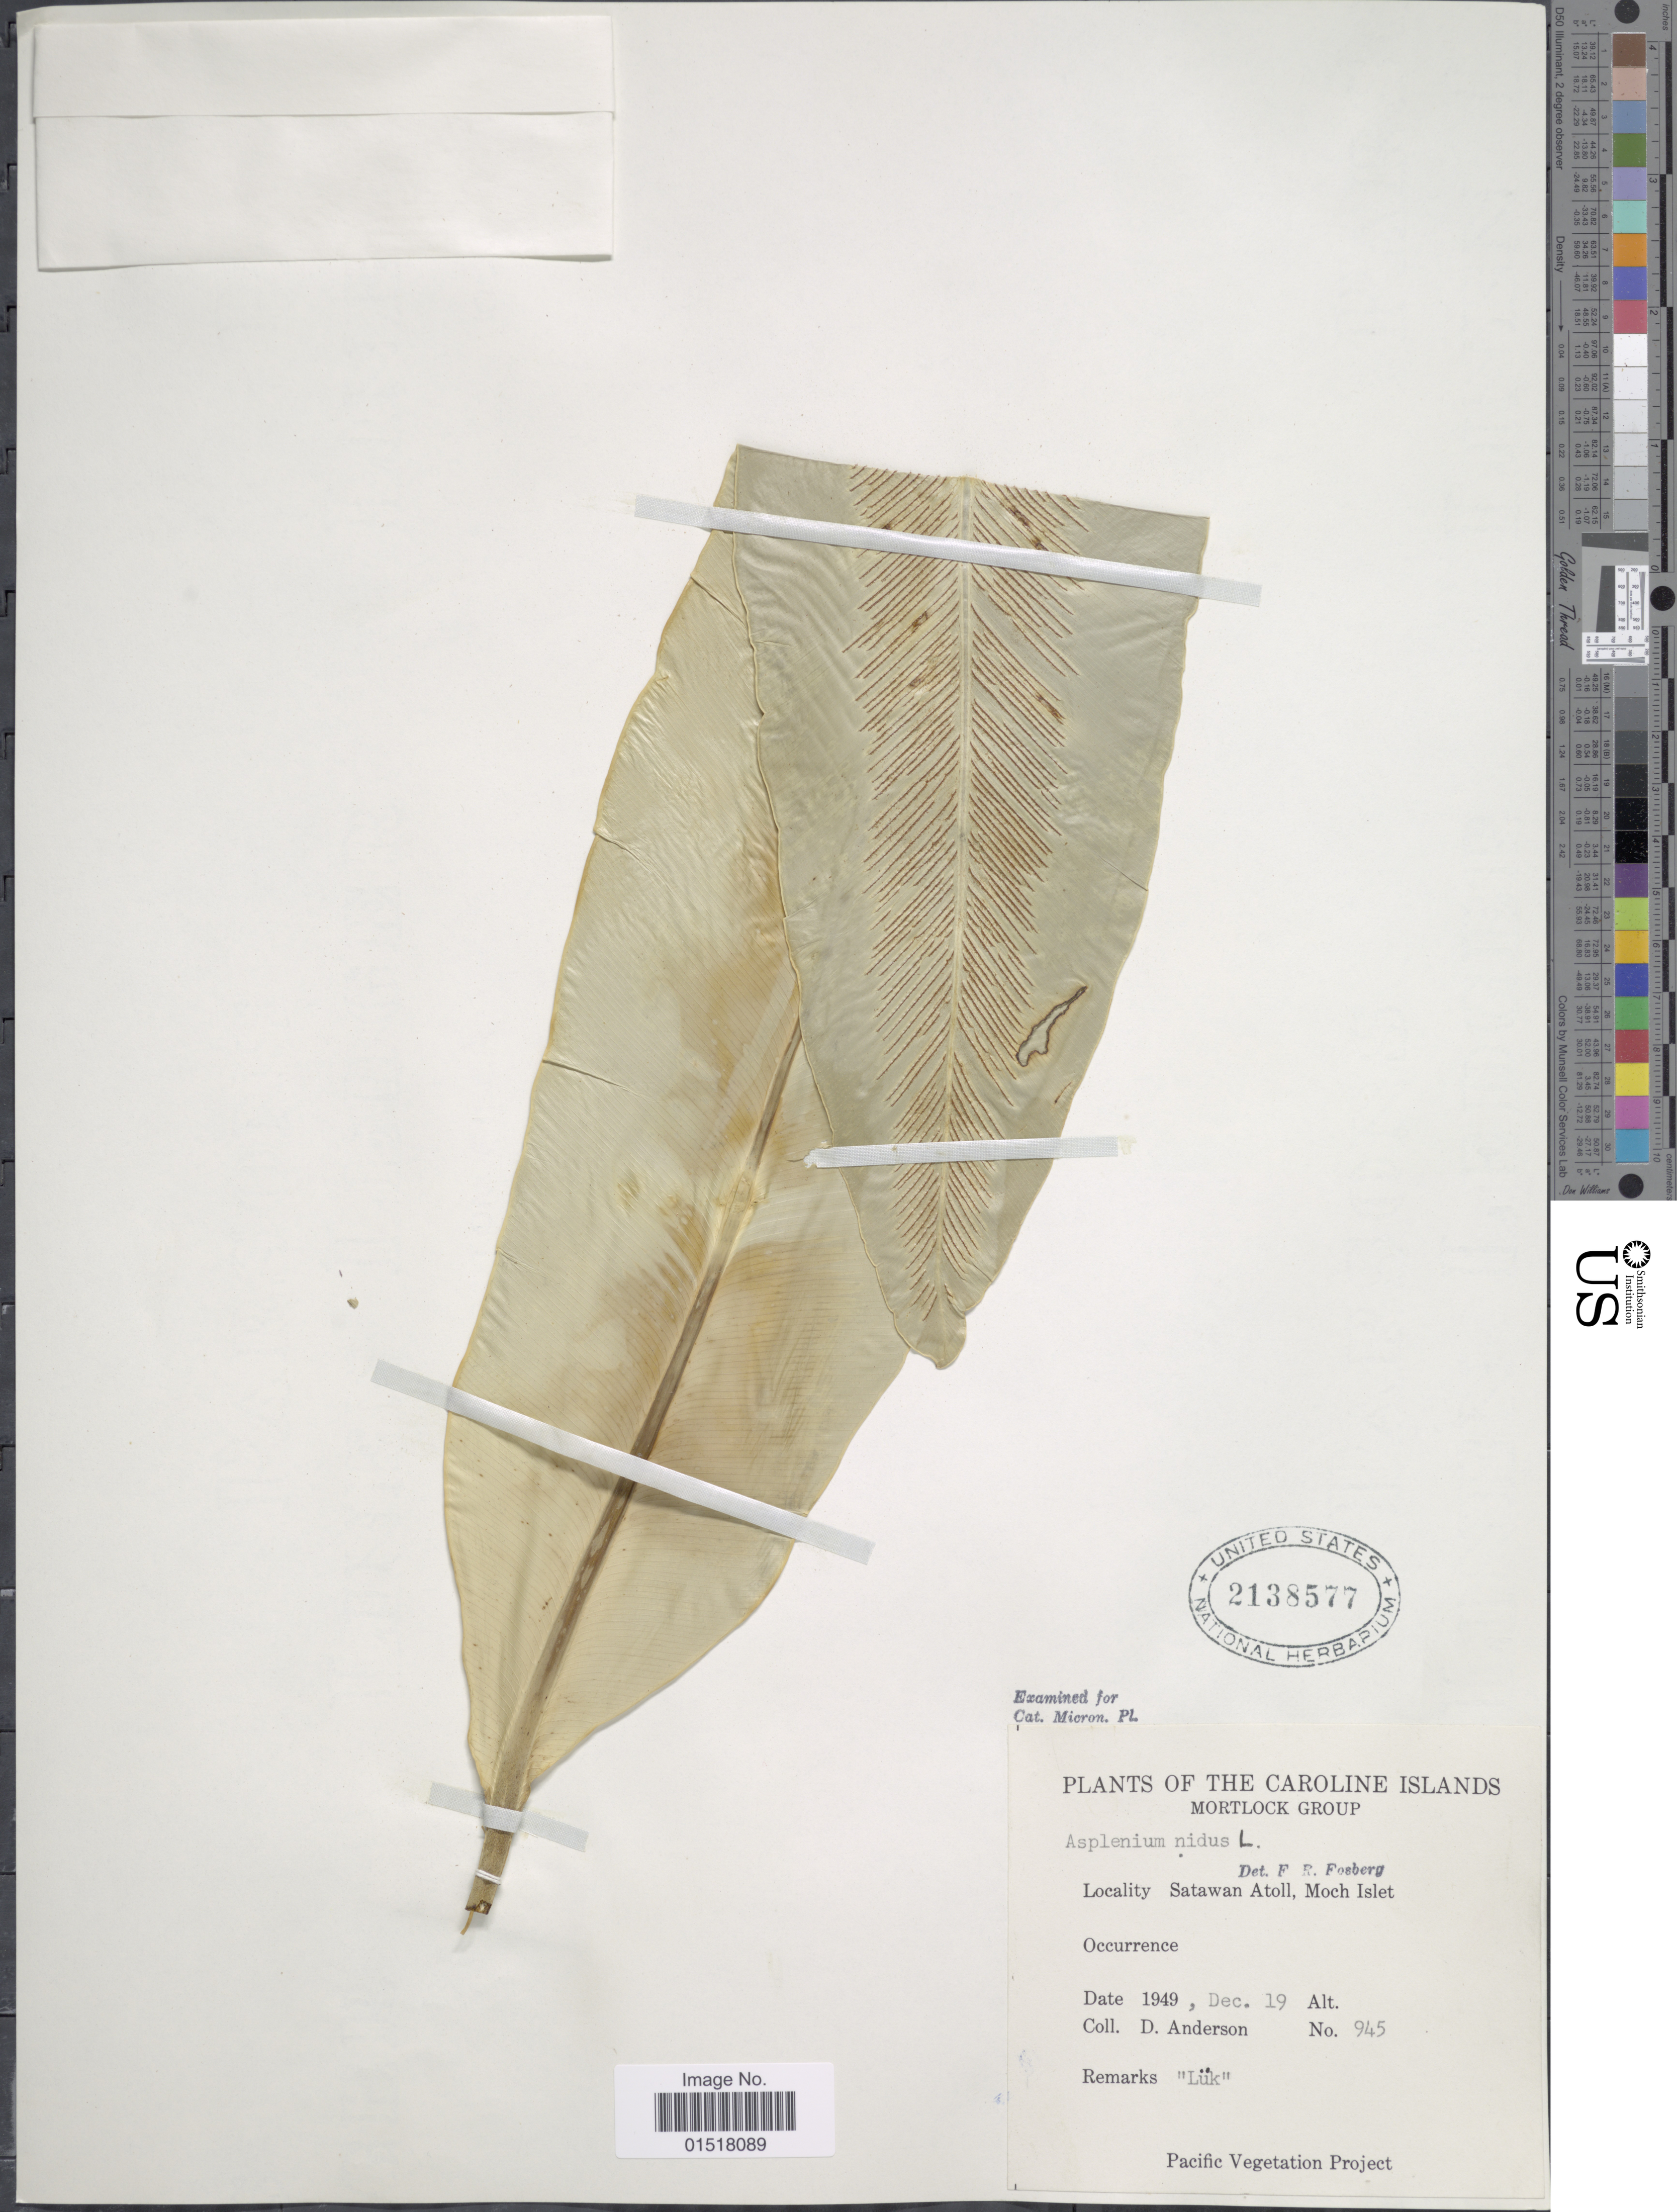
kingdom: Plantae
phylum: Tracheophyta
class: Polypodiopsida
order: Polypodiales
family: Aspleniaceae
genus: Asplenium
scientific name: Asplenium nidus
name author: L.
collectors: D. Anderson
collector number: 945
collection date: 1949-12-19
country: Micronesia, Federated States of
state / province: Truk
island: Satawan Atoll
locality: Mortlock Group. Satawan Atoll, Moch Islet.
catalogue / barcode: US 2138577